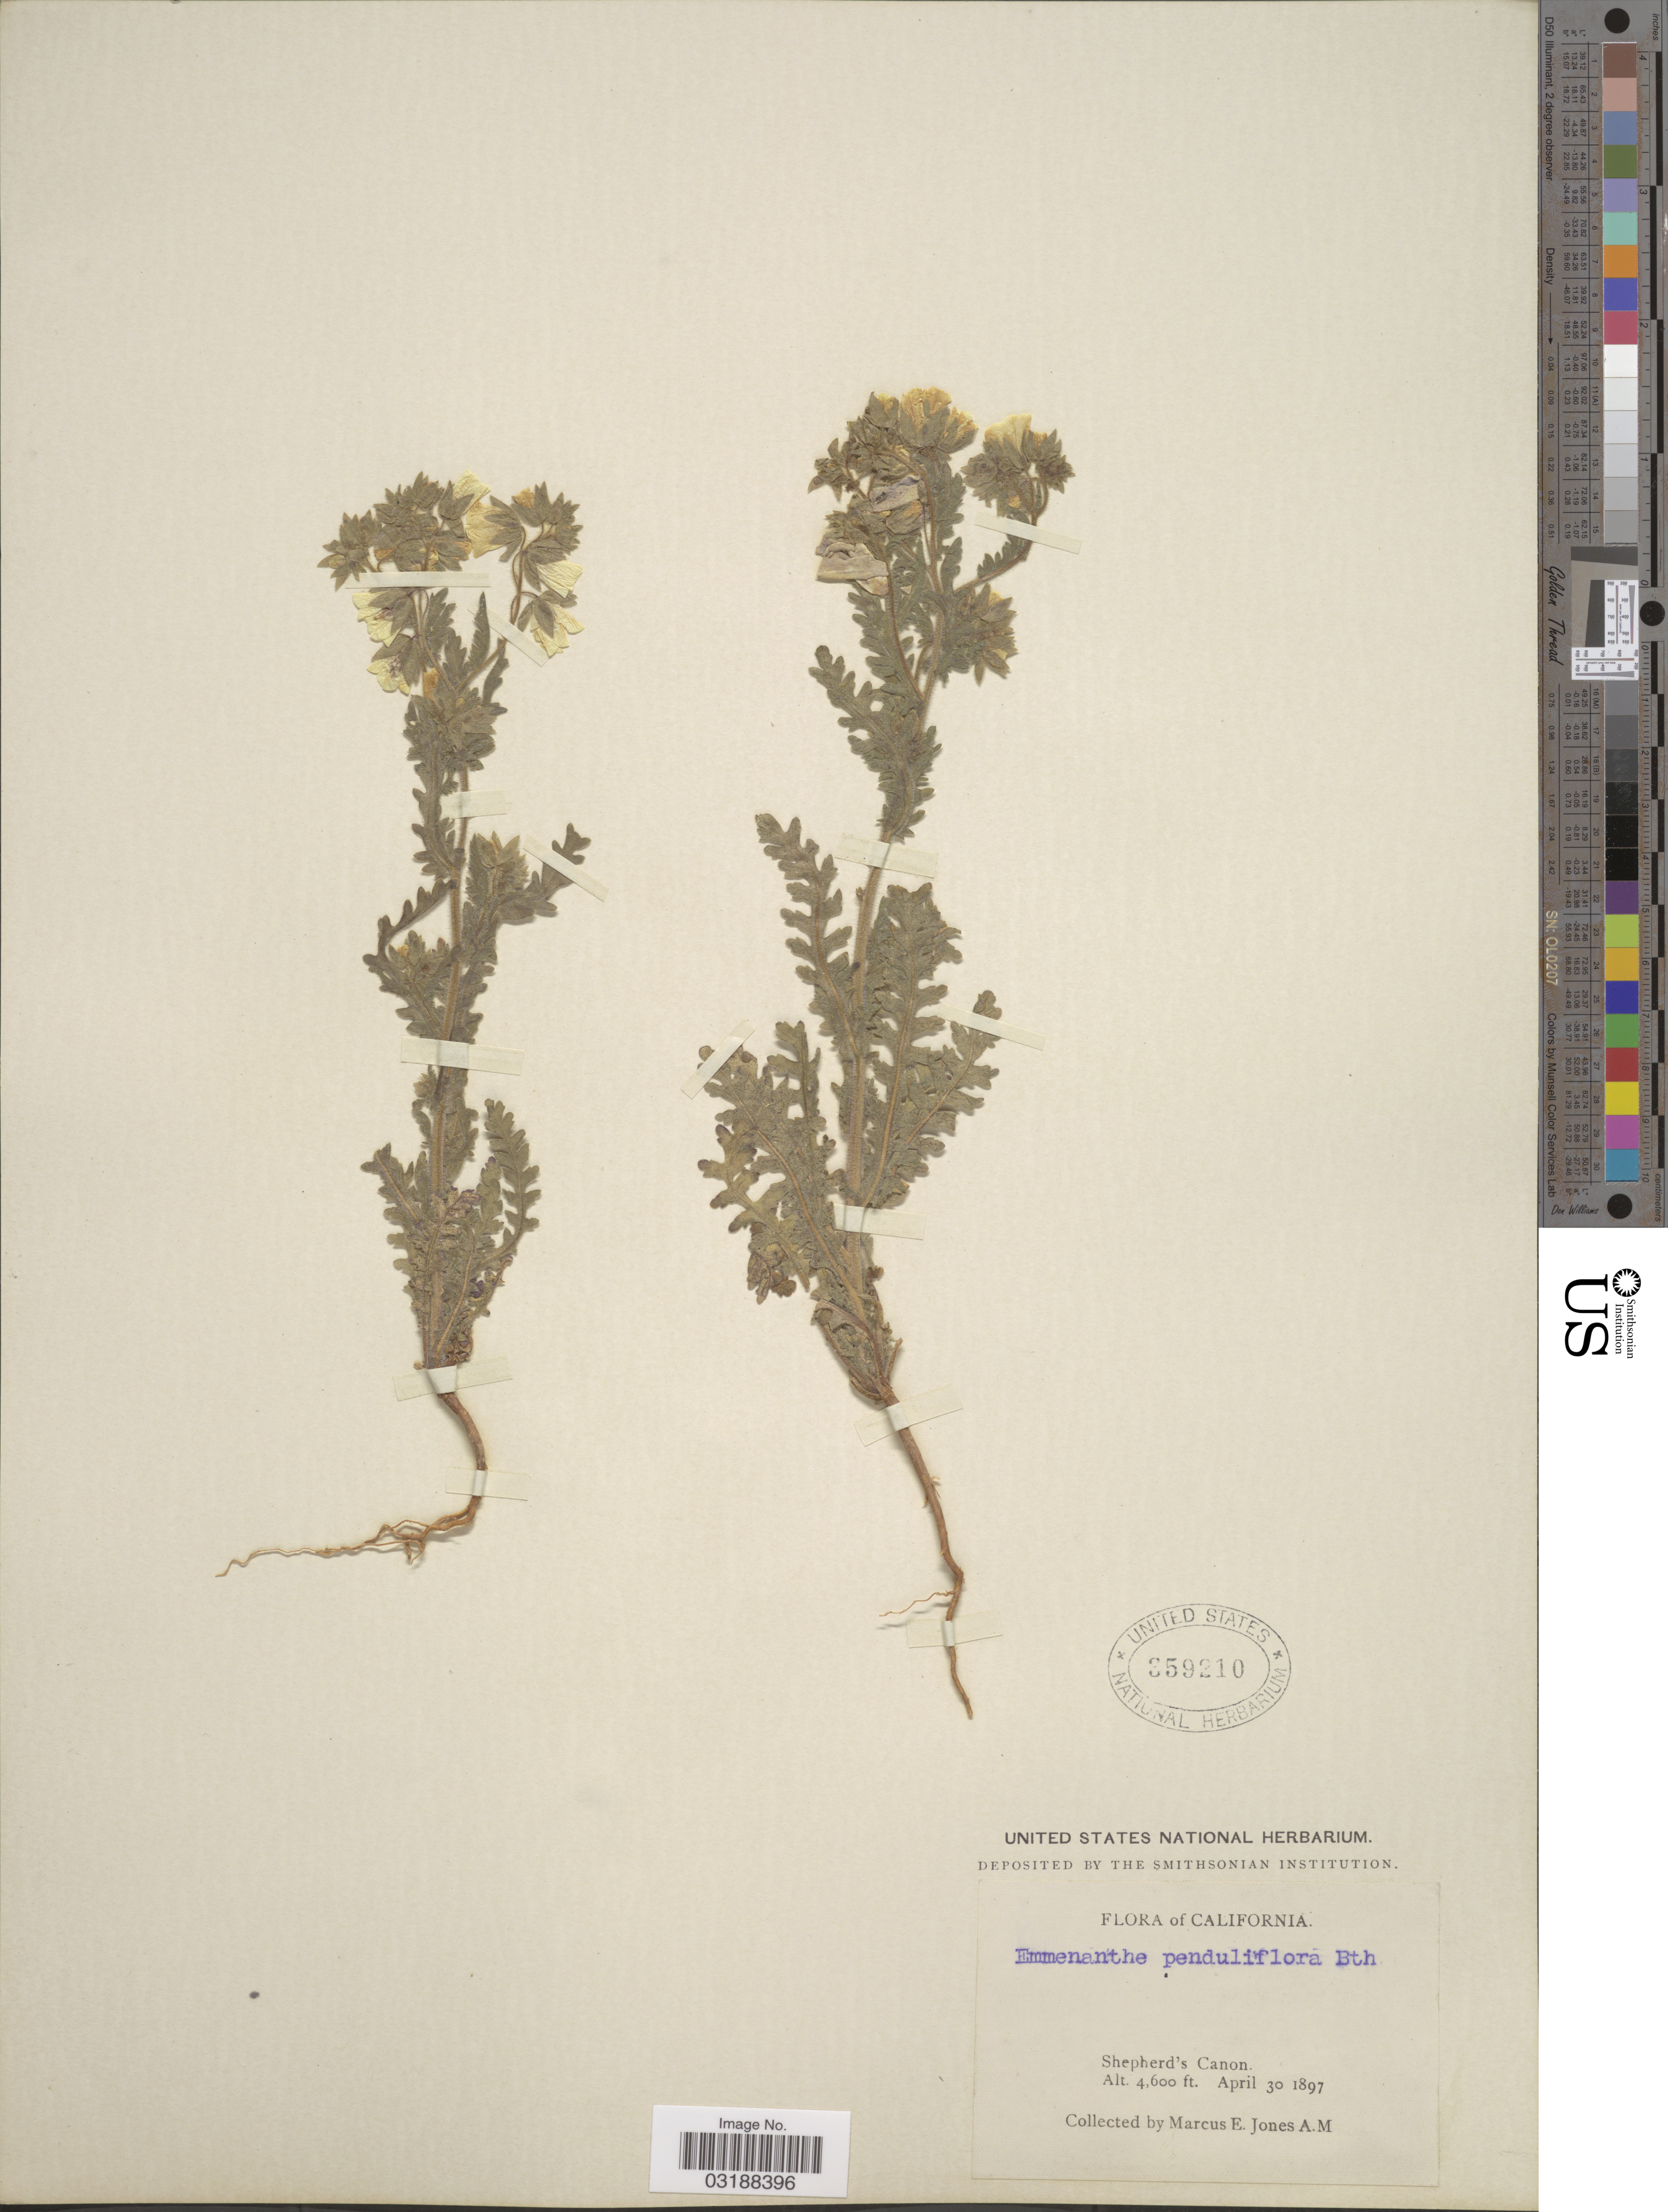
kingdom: Plantae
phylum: Tracheophyta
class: Magnoliopsida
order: Boraginales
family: Hydrophyllaceae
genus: Emmenanthe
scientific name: Emmenanthe penduliflora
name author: Benth.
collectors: M. E. Jones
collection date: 1897-04-30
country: United States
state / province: California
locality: Shepherd's Canon.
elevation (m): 1402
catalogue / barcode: US 359210